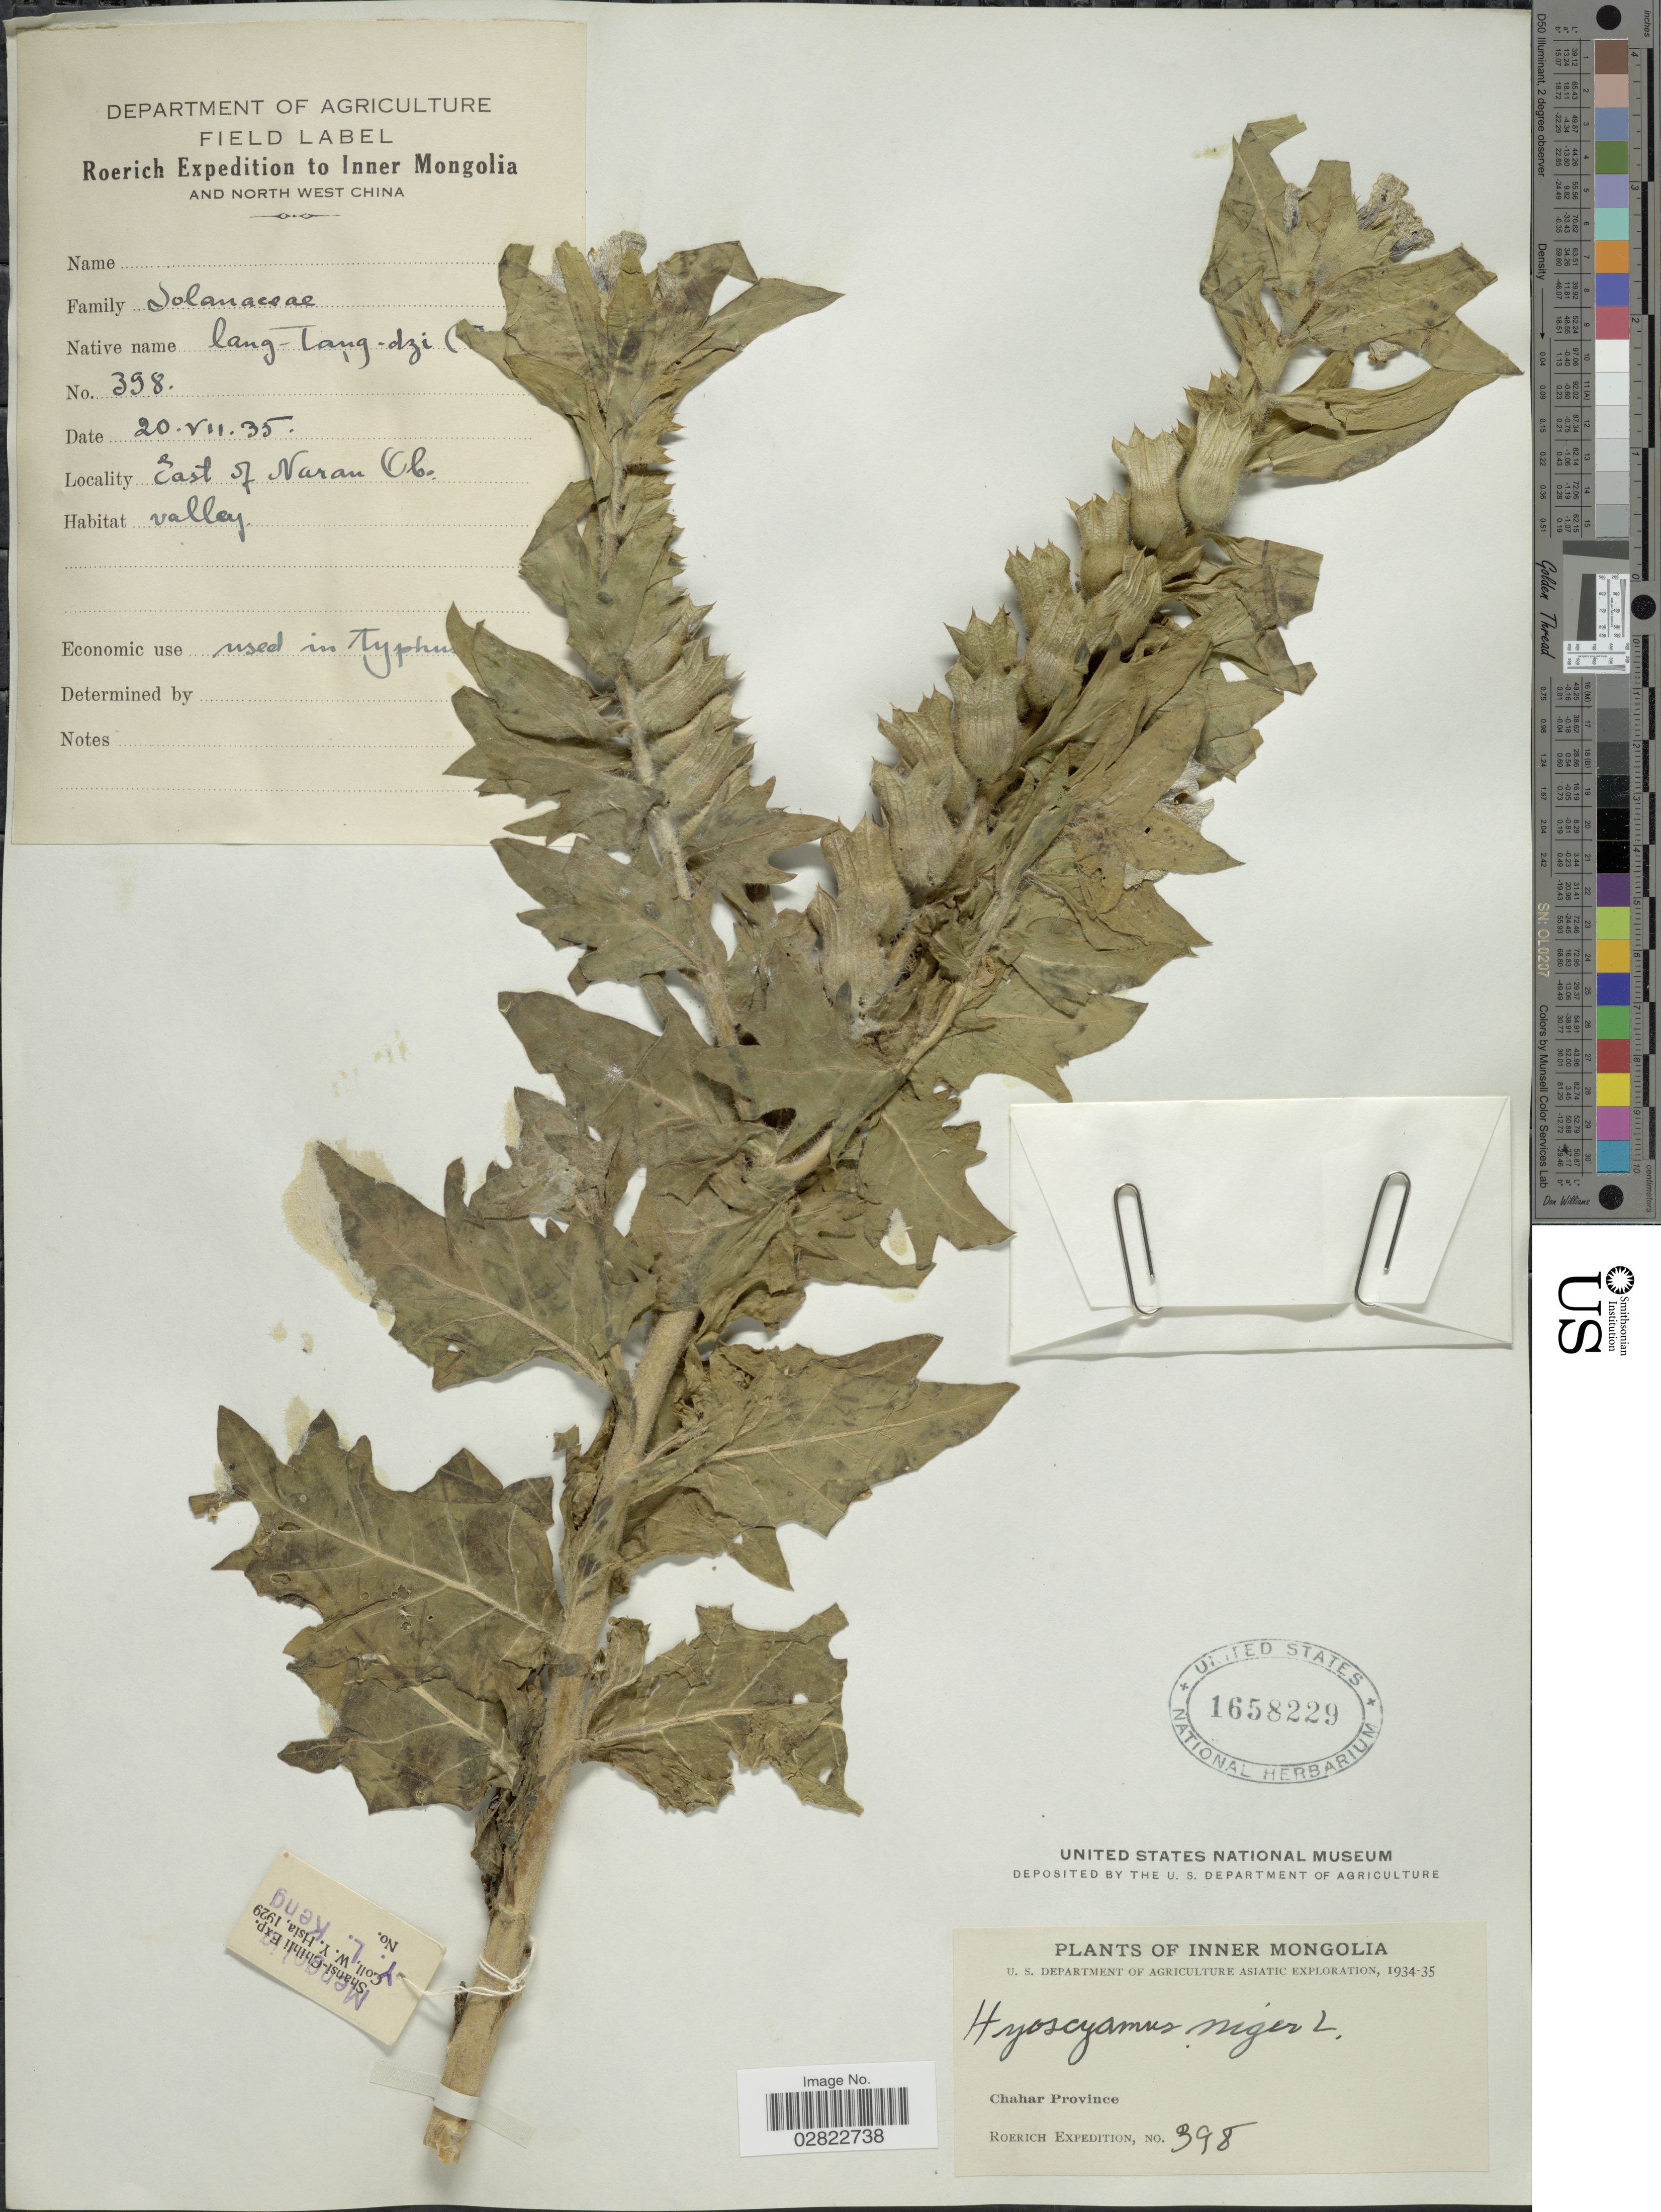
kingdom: Plantae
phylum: Tracheophyta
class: Magnoliopsida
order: Solanales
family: Solanaceae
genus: Hyoscyamus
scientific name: Hyoscyamus niger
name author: L.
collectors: -. Roerich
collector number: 398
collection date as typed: Transcribed d/m/y: 20/7/35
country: China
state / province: Nei Monggol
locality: Inner Mongolia, East of Naram Ob., Chahar Province.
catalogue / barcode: US 1658229